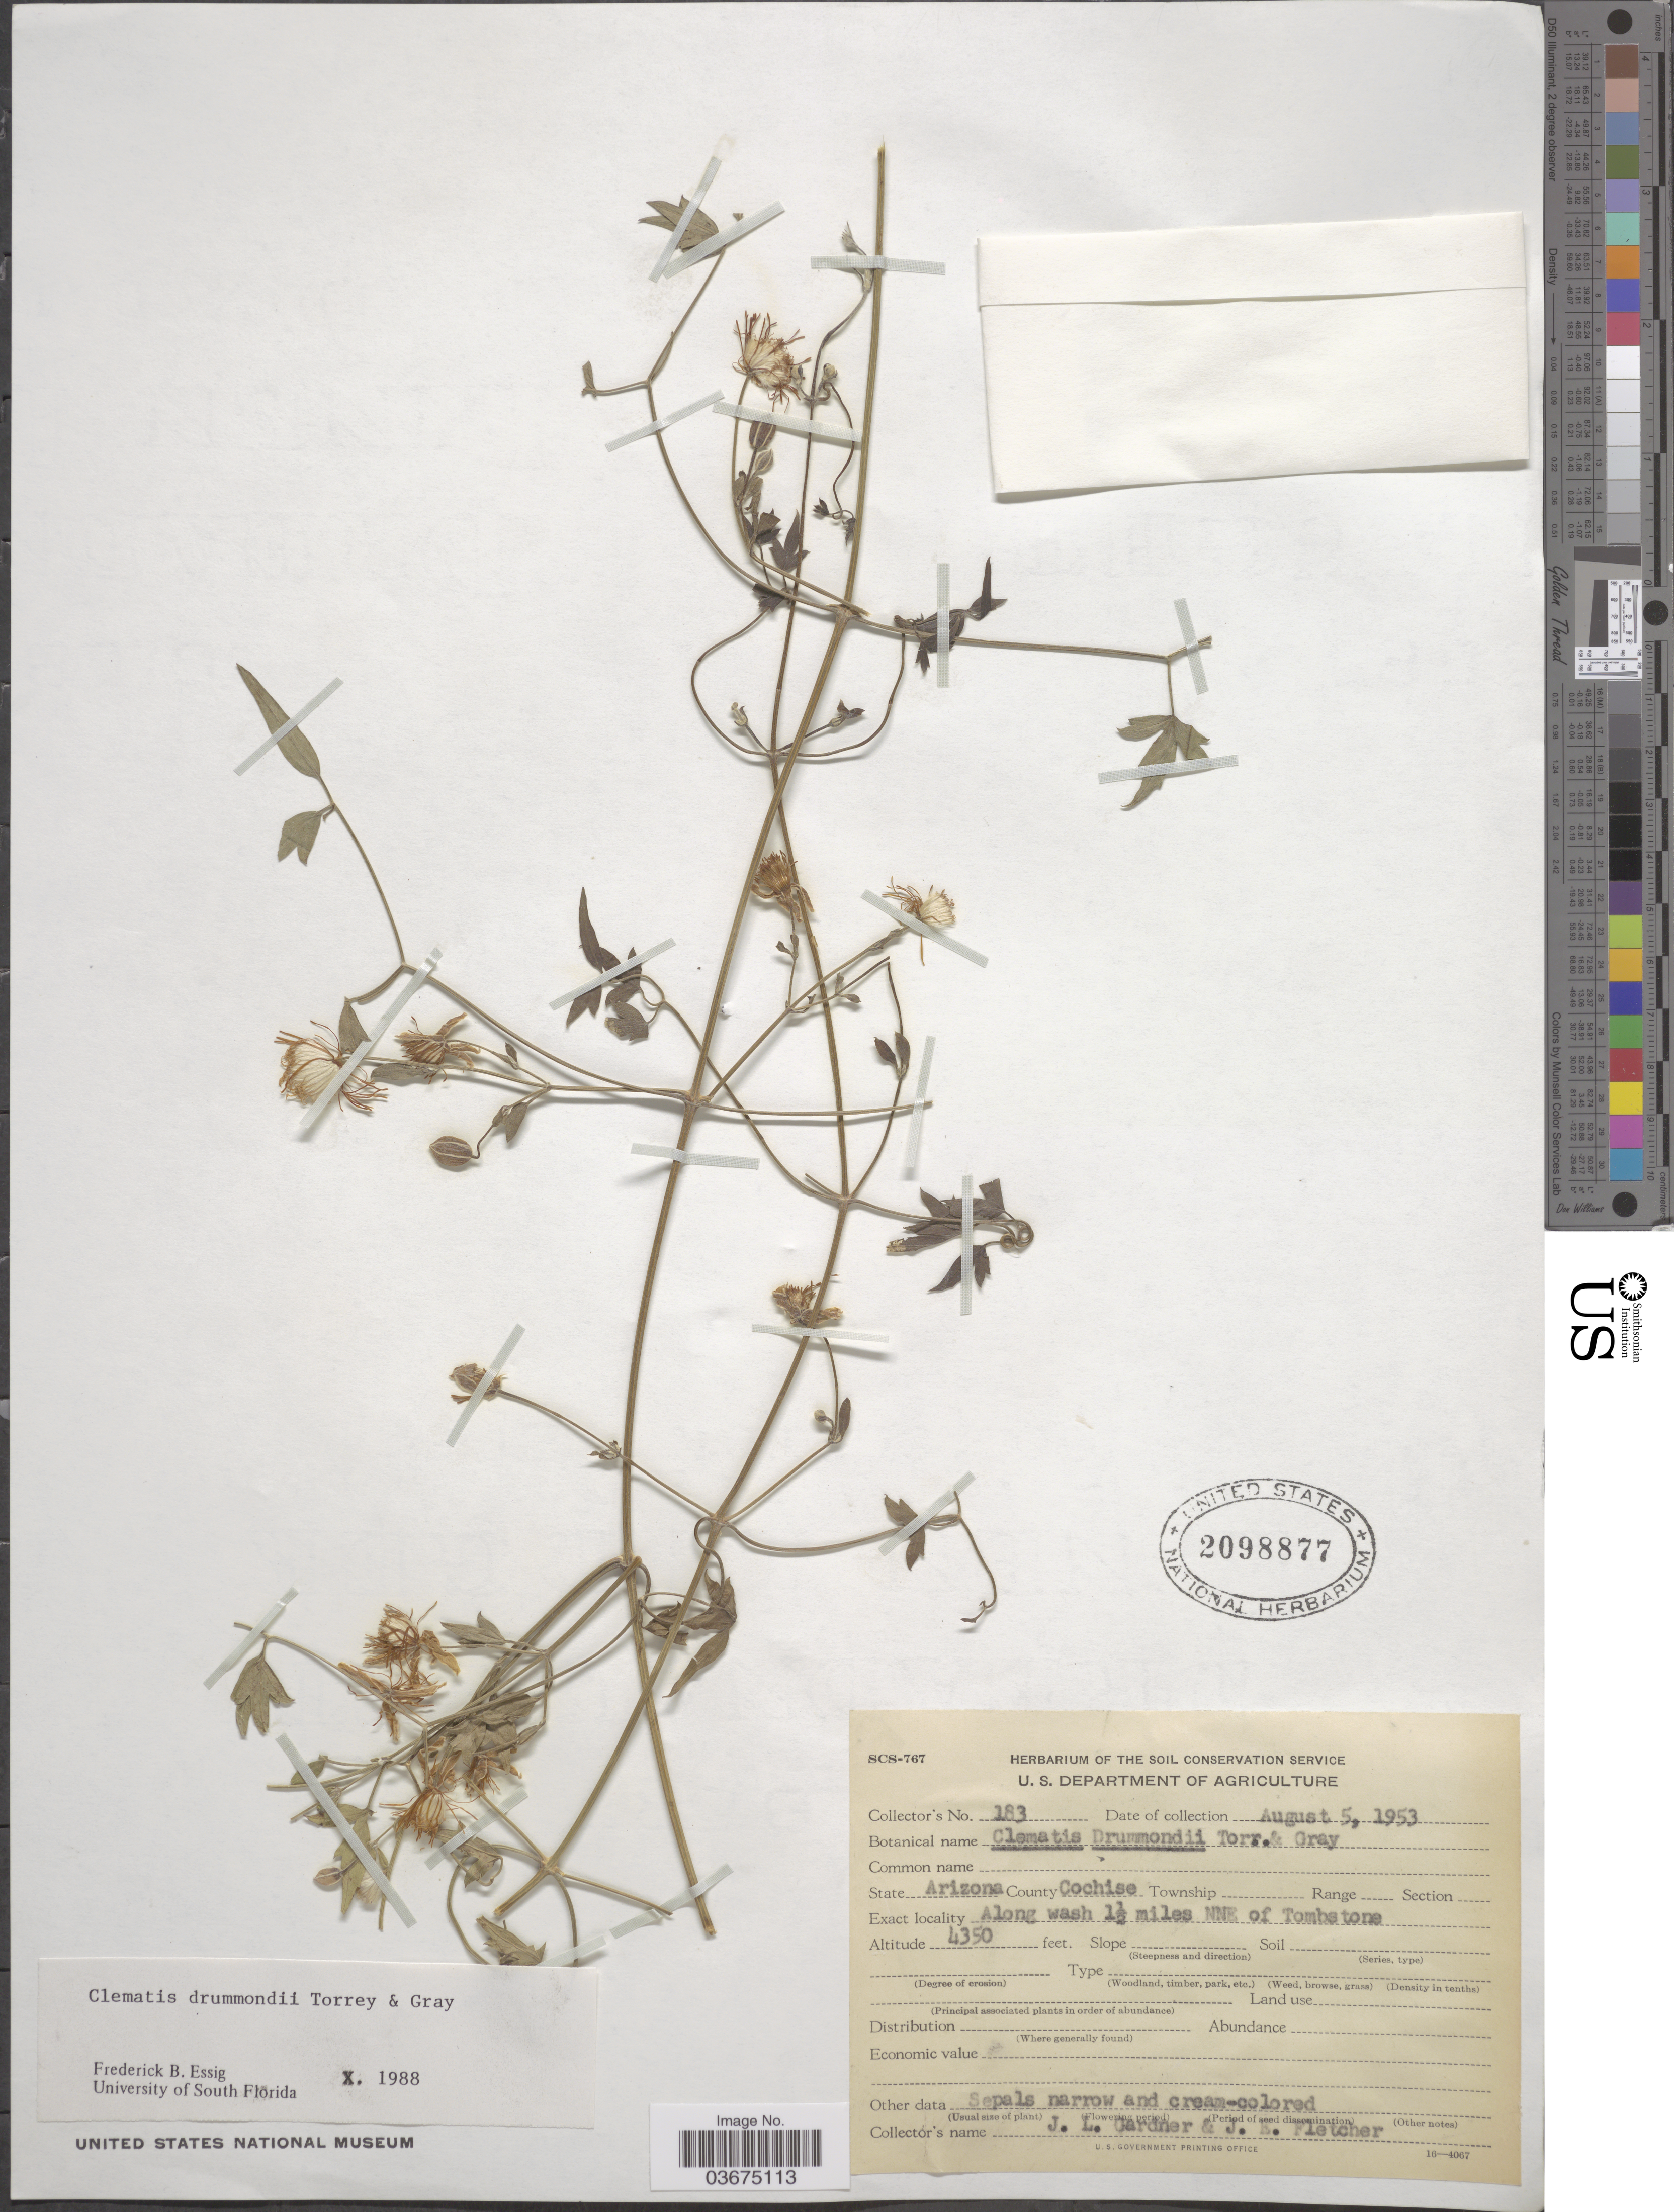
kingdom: Plantae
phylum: Tracheophyta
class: Magnoliopsida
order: Ranunculales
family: Ranunculaceae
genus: Clematis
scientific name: Clematis drummondii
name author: Torr. & A. Gray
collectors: J. L. Gardner & J. Fletcher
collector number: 183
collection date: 1953-08-05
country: United States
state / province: Arizona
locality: County Cochise, Along wash 1½ miles NNE of Tombstone.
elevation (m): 1326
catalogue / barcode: US 2098877